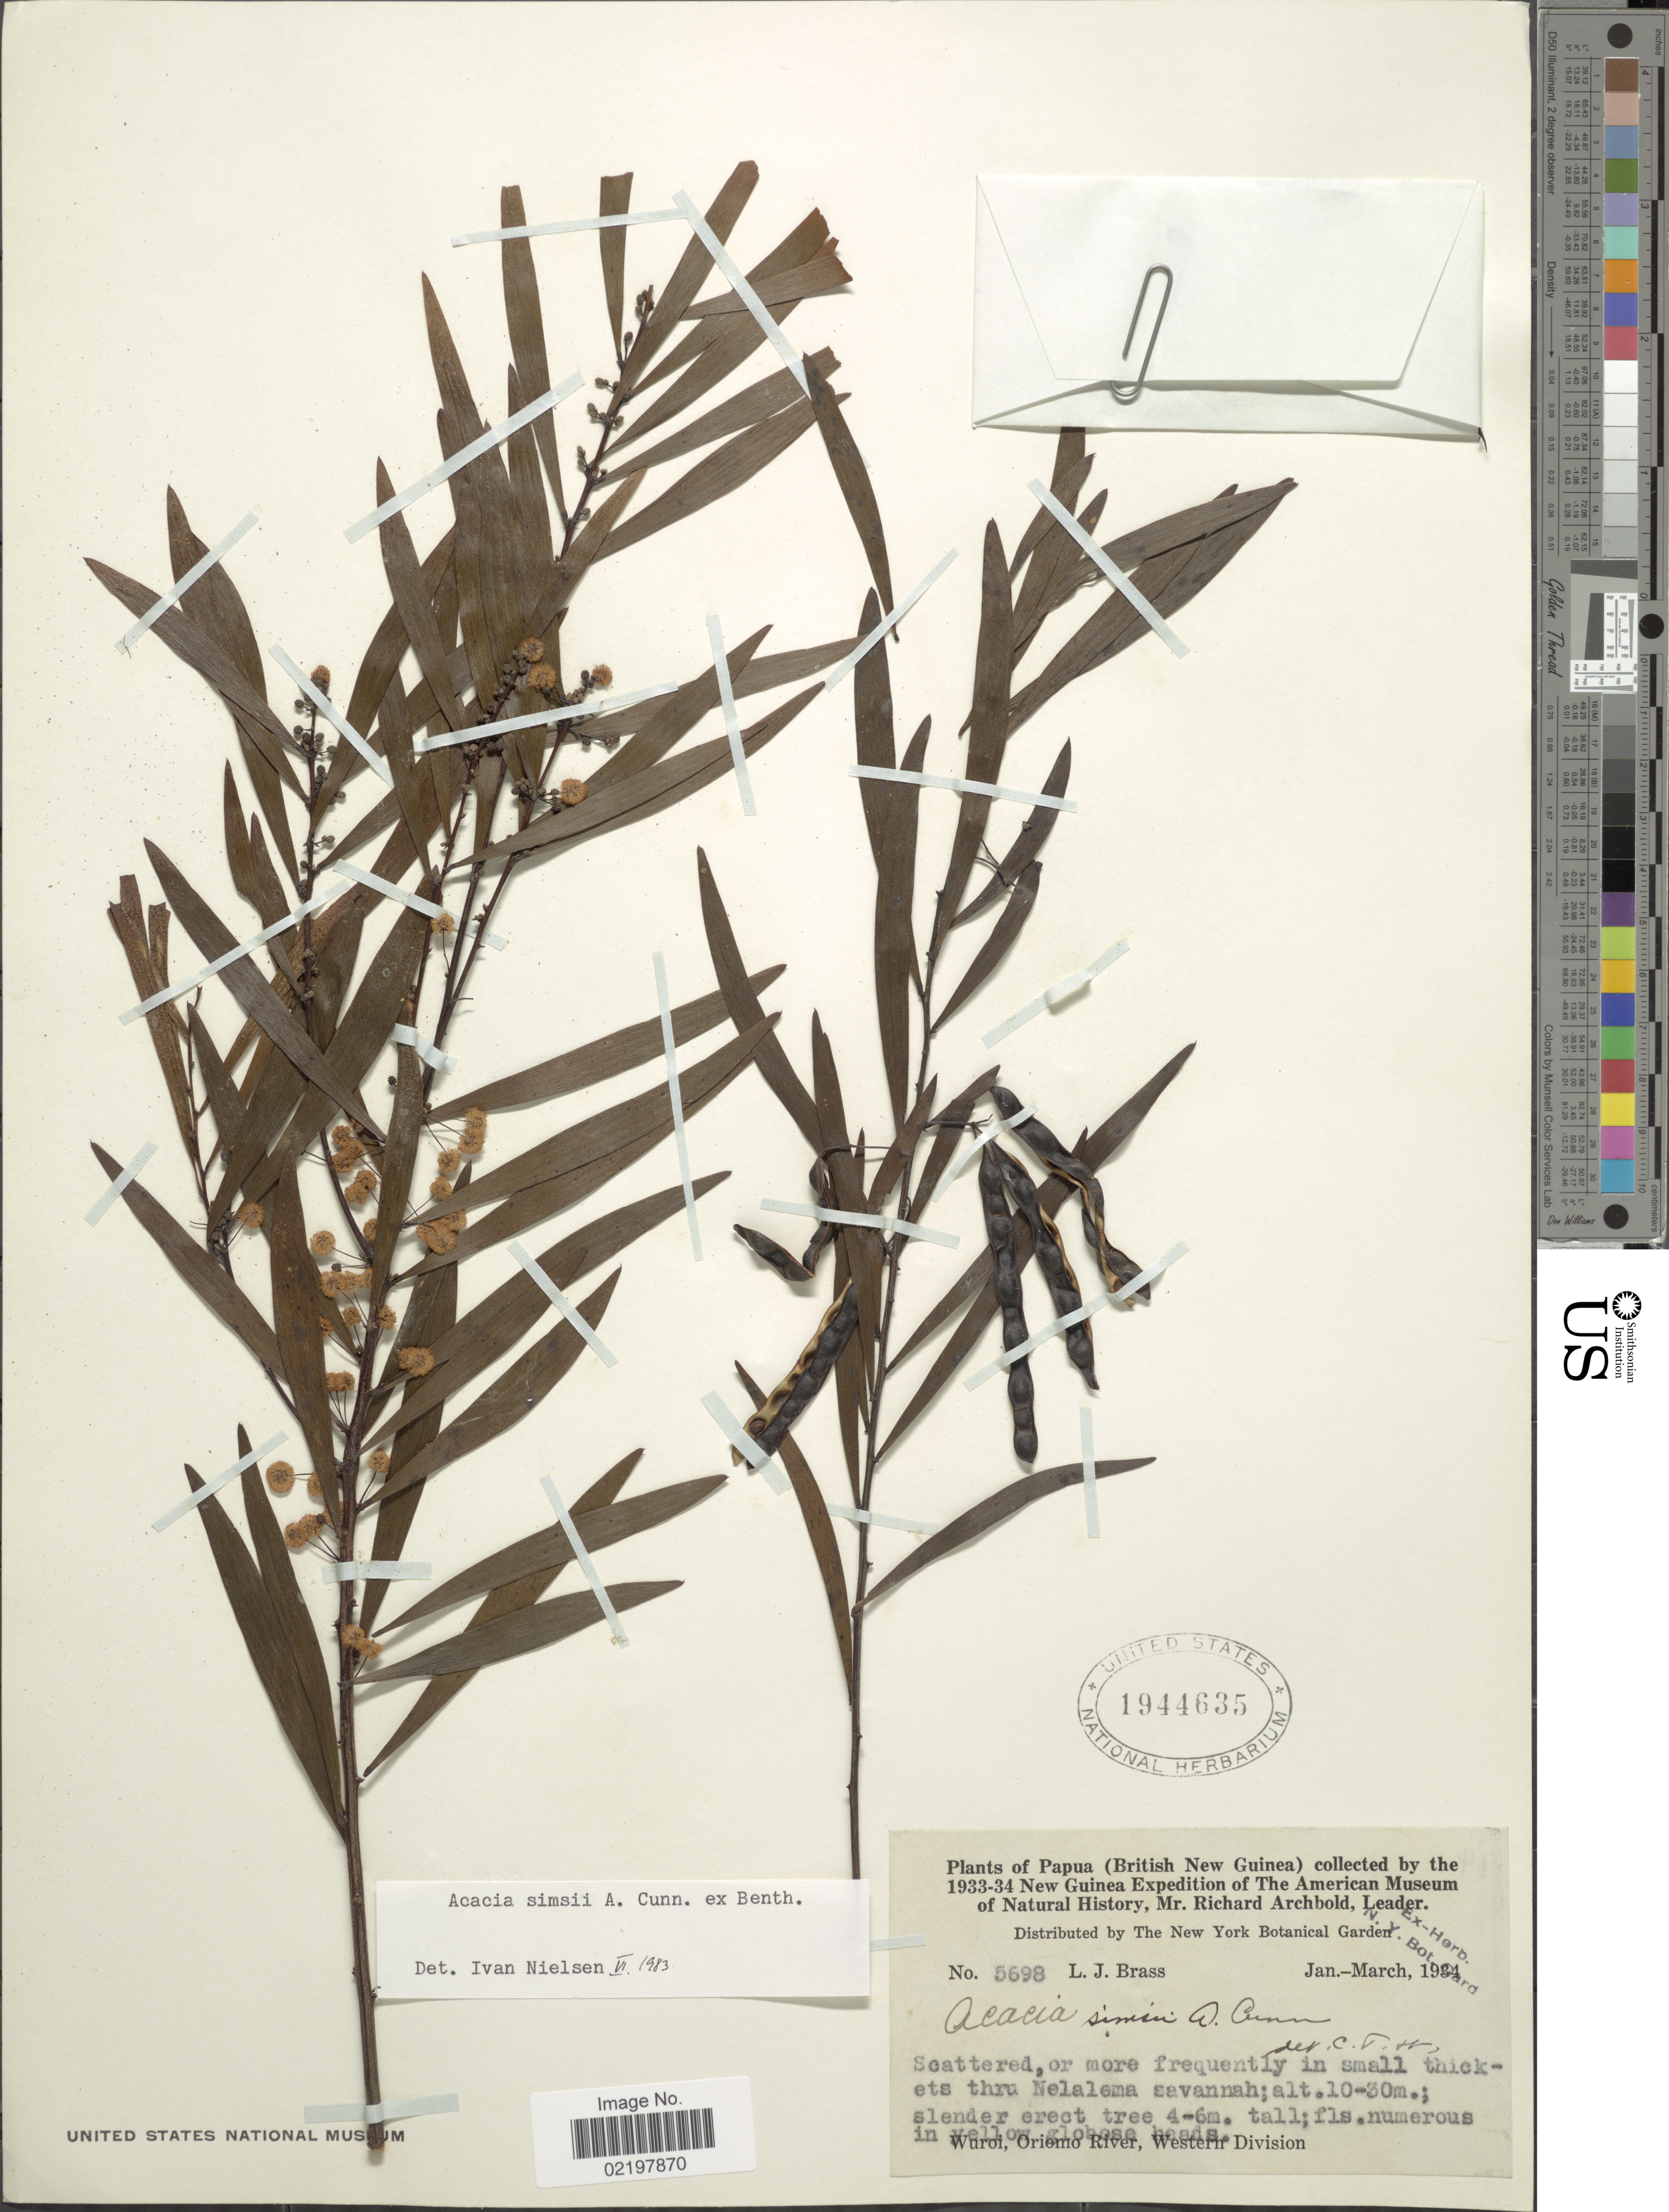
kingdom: Plantae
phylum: Tracheophyta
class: Magnoliopsida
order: Fabales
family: Fabaceae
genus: Acacia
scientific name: Acacia simsii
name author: Benth.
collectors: L. J. Brass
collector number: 5698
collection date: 1934-01/1934-03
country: Papua New Guinea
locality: Papua (British New Guinea, Wuroi;, Oriomo River, Western Division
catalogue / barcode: US 1944635